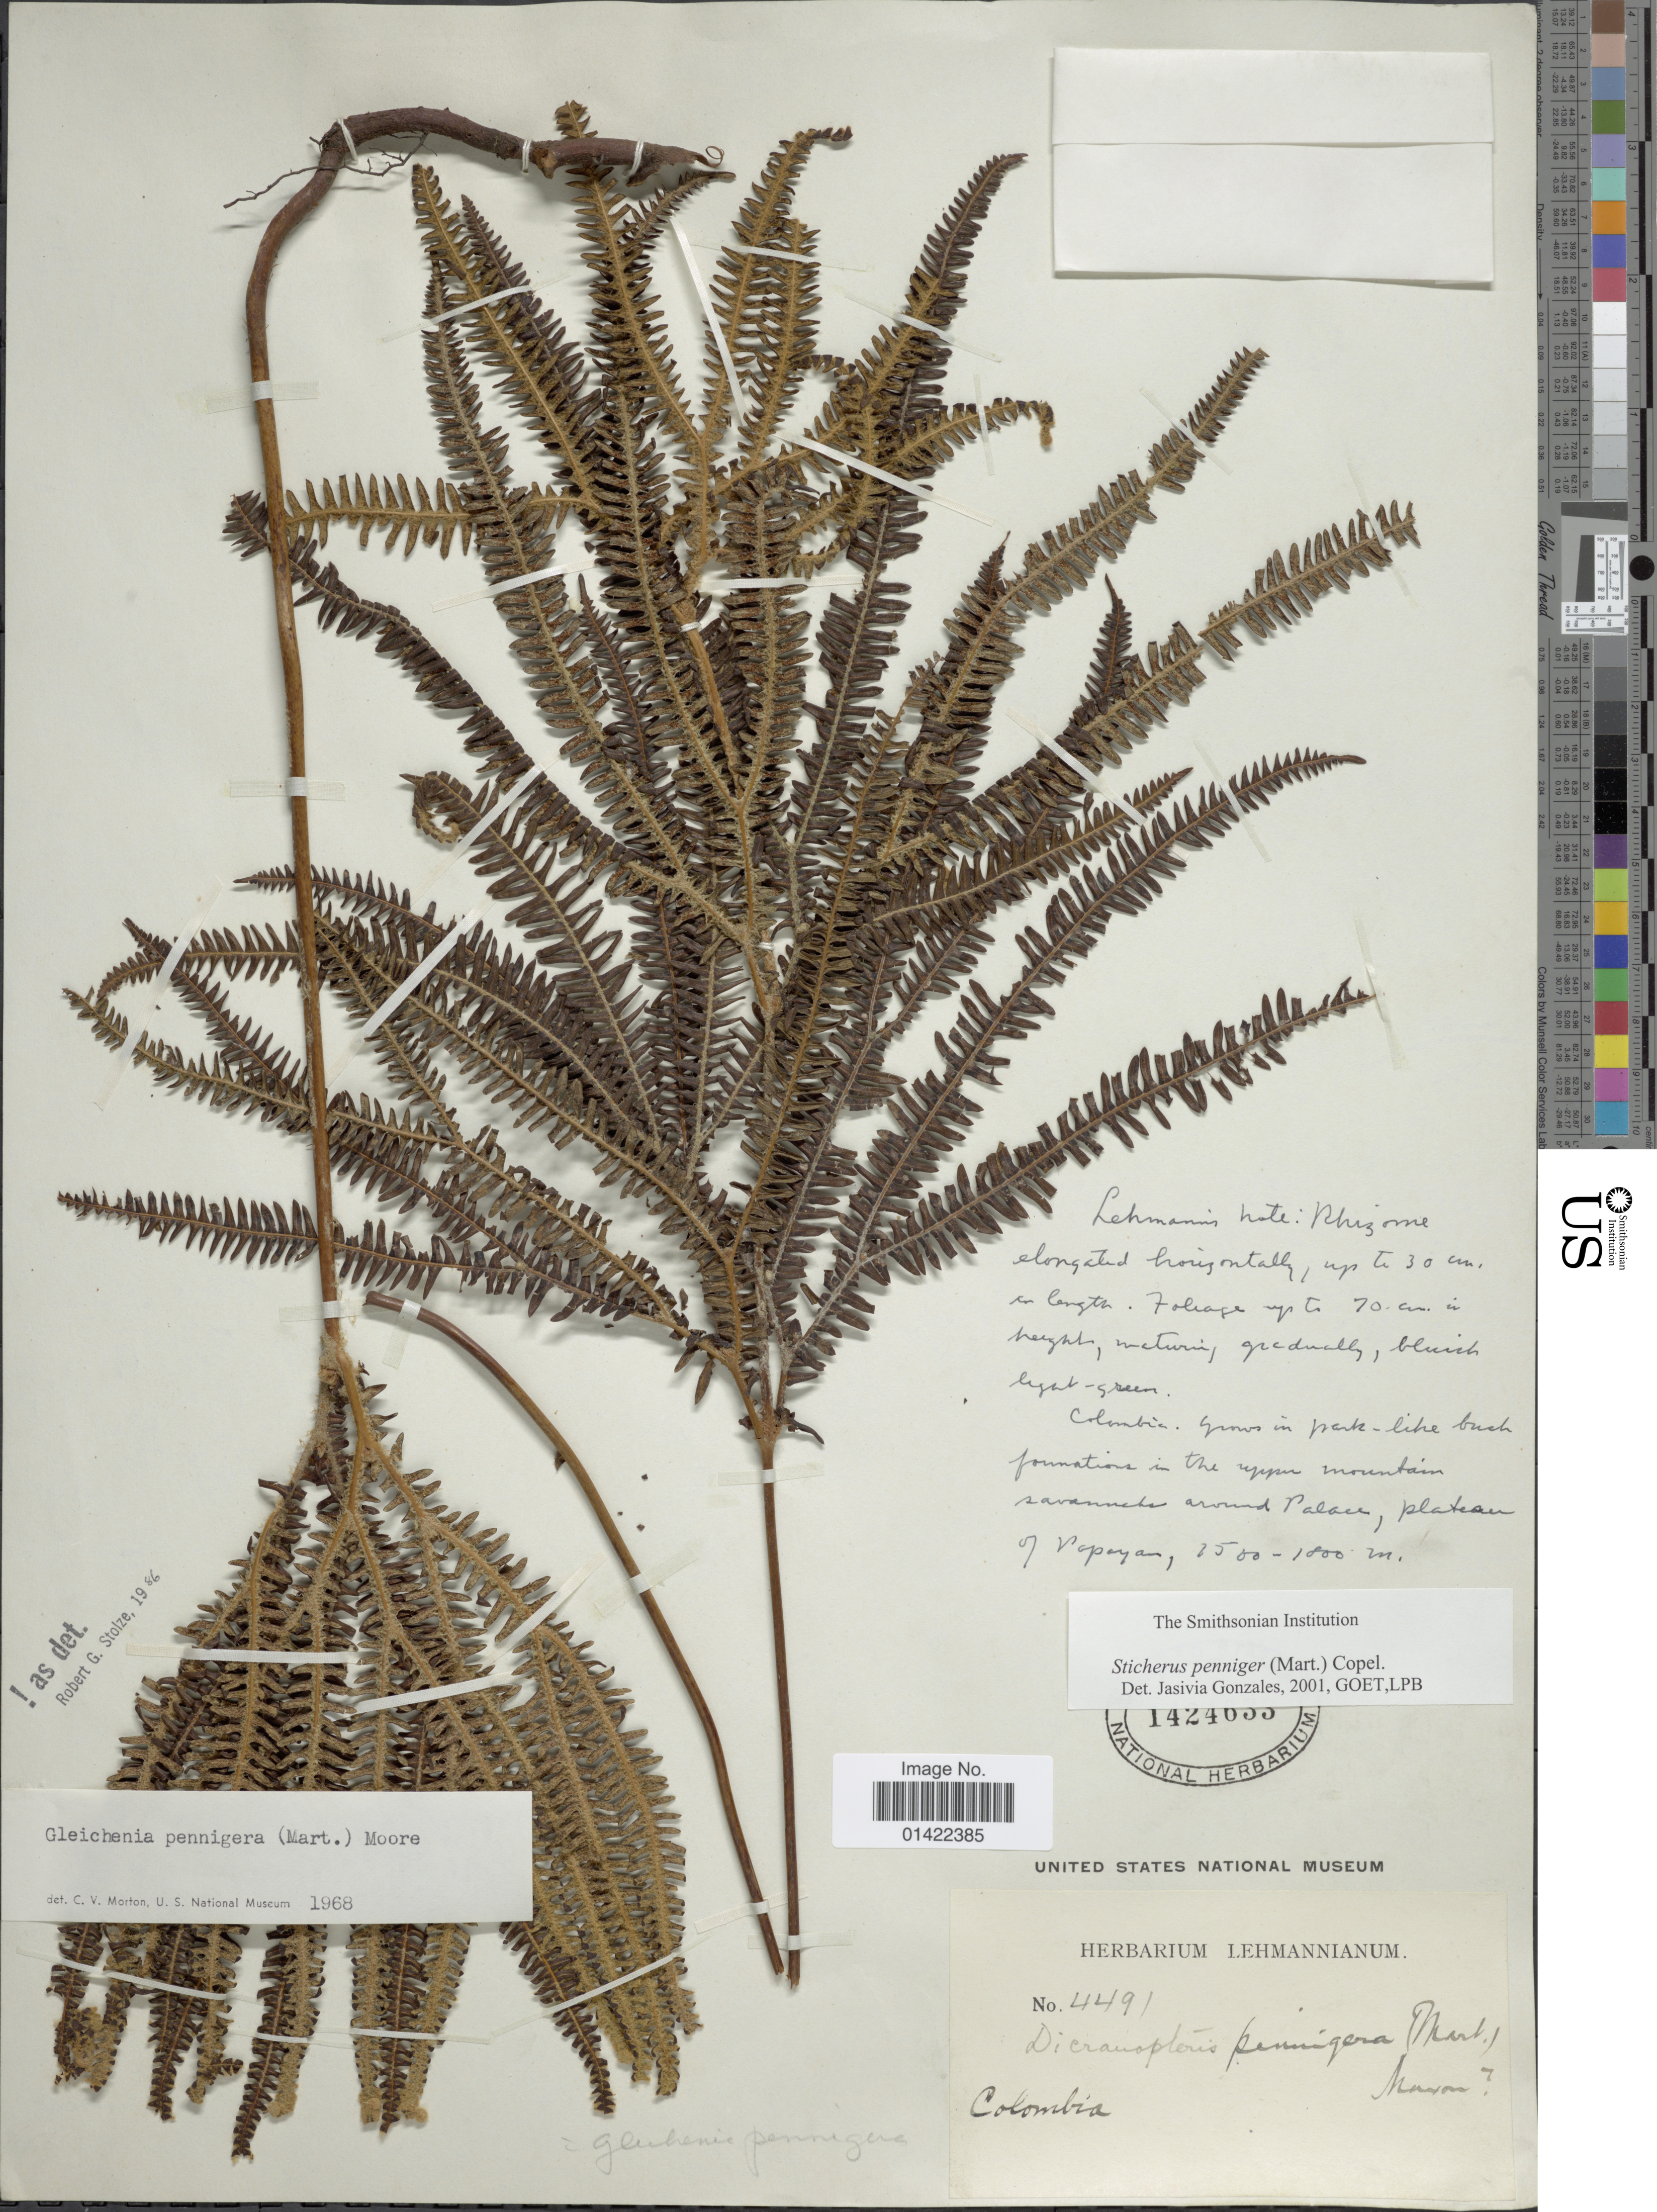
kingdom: Plantae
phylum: Tracheophyta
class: Polypodiopsida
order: Gleicheniales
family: Gleicheniaceae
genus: Sticherus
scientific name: Sticherus pruinosus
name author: (Mart.) Ching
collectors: ex herb. Lehmannianum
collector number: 4491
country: Colombia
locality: around Palace, plateau of Popayan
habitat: in the upper mountain savannahs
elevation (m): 1500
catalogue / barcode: US 1424633